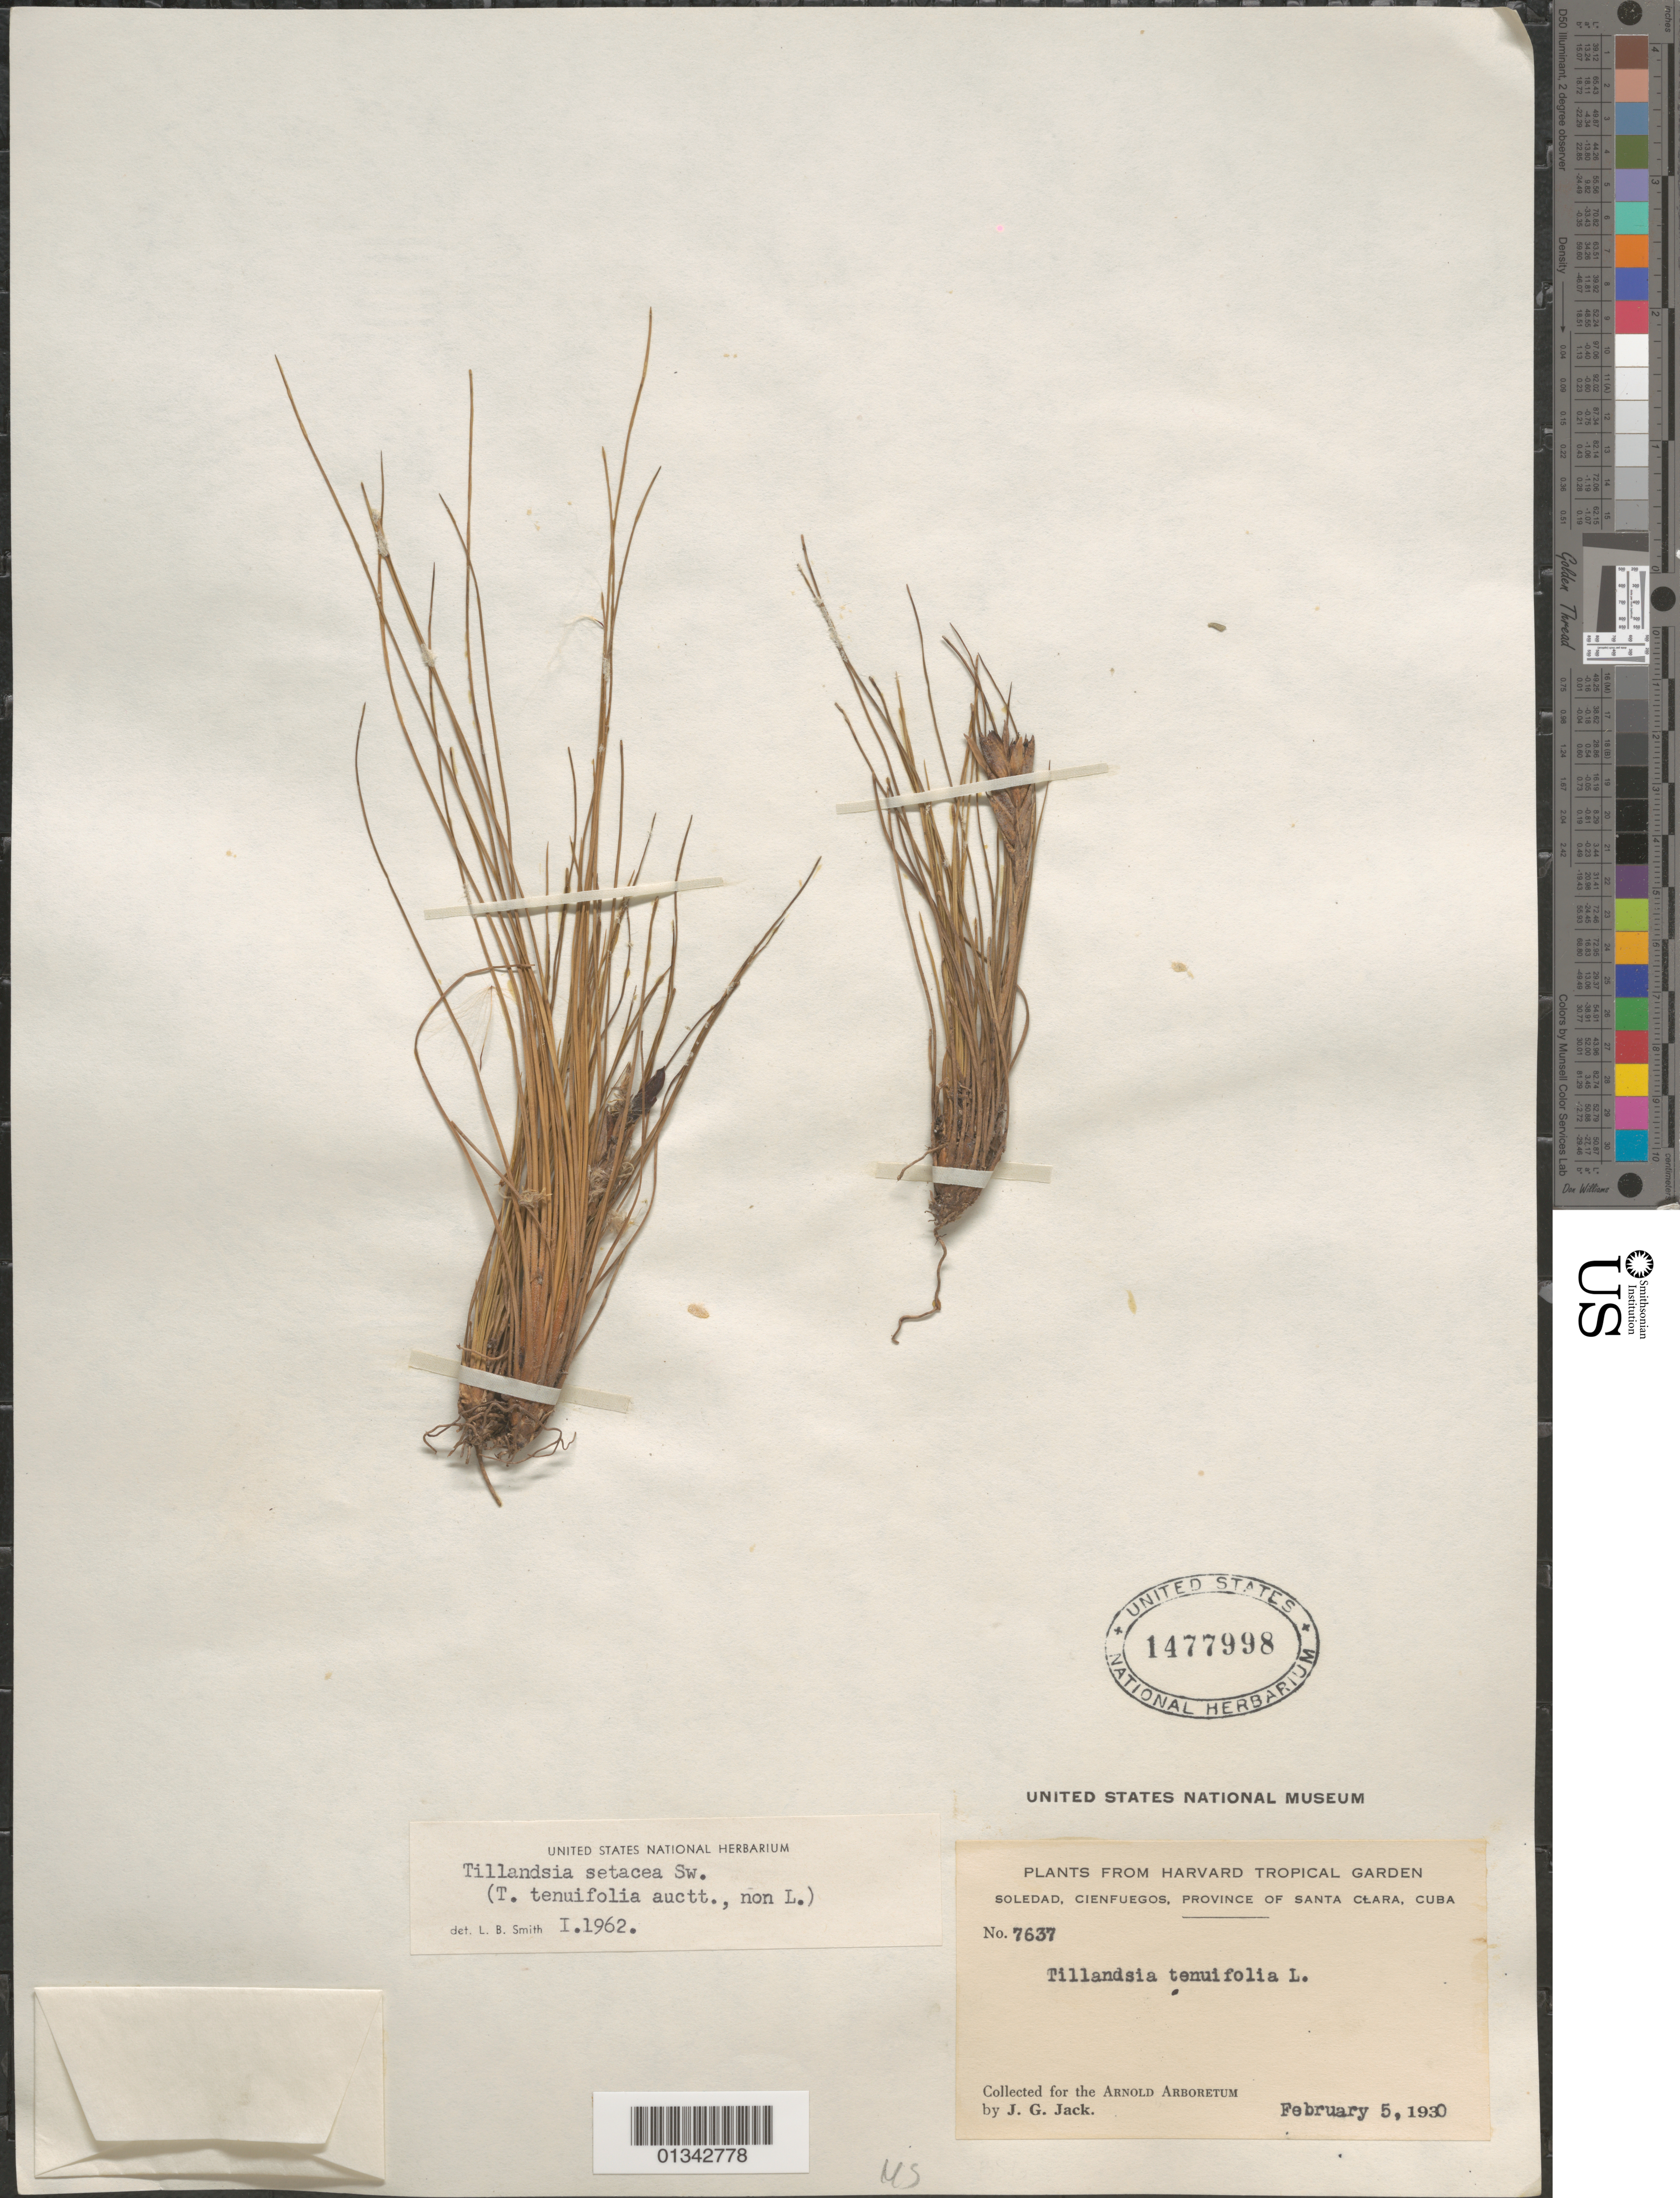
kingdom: Plantae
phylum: Tracheophyta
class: Liliopsida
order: Poales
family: Bromeliaceae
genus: Tillandsia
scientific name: Tillandsia setacea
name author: Sw.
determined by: Smith, Lyman B., (US), NMNH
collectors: J. G. Jack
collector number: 7637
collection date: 1930-02-05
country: Cuba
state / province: Cienfuegos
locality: Santa Clara Province [Cienfuegos ], Soledad, Cienfuegos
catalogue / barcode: US 1477998